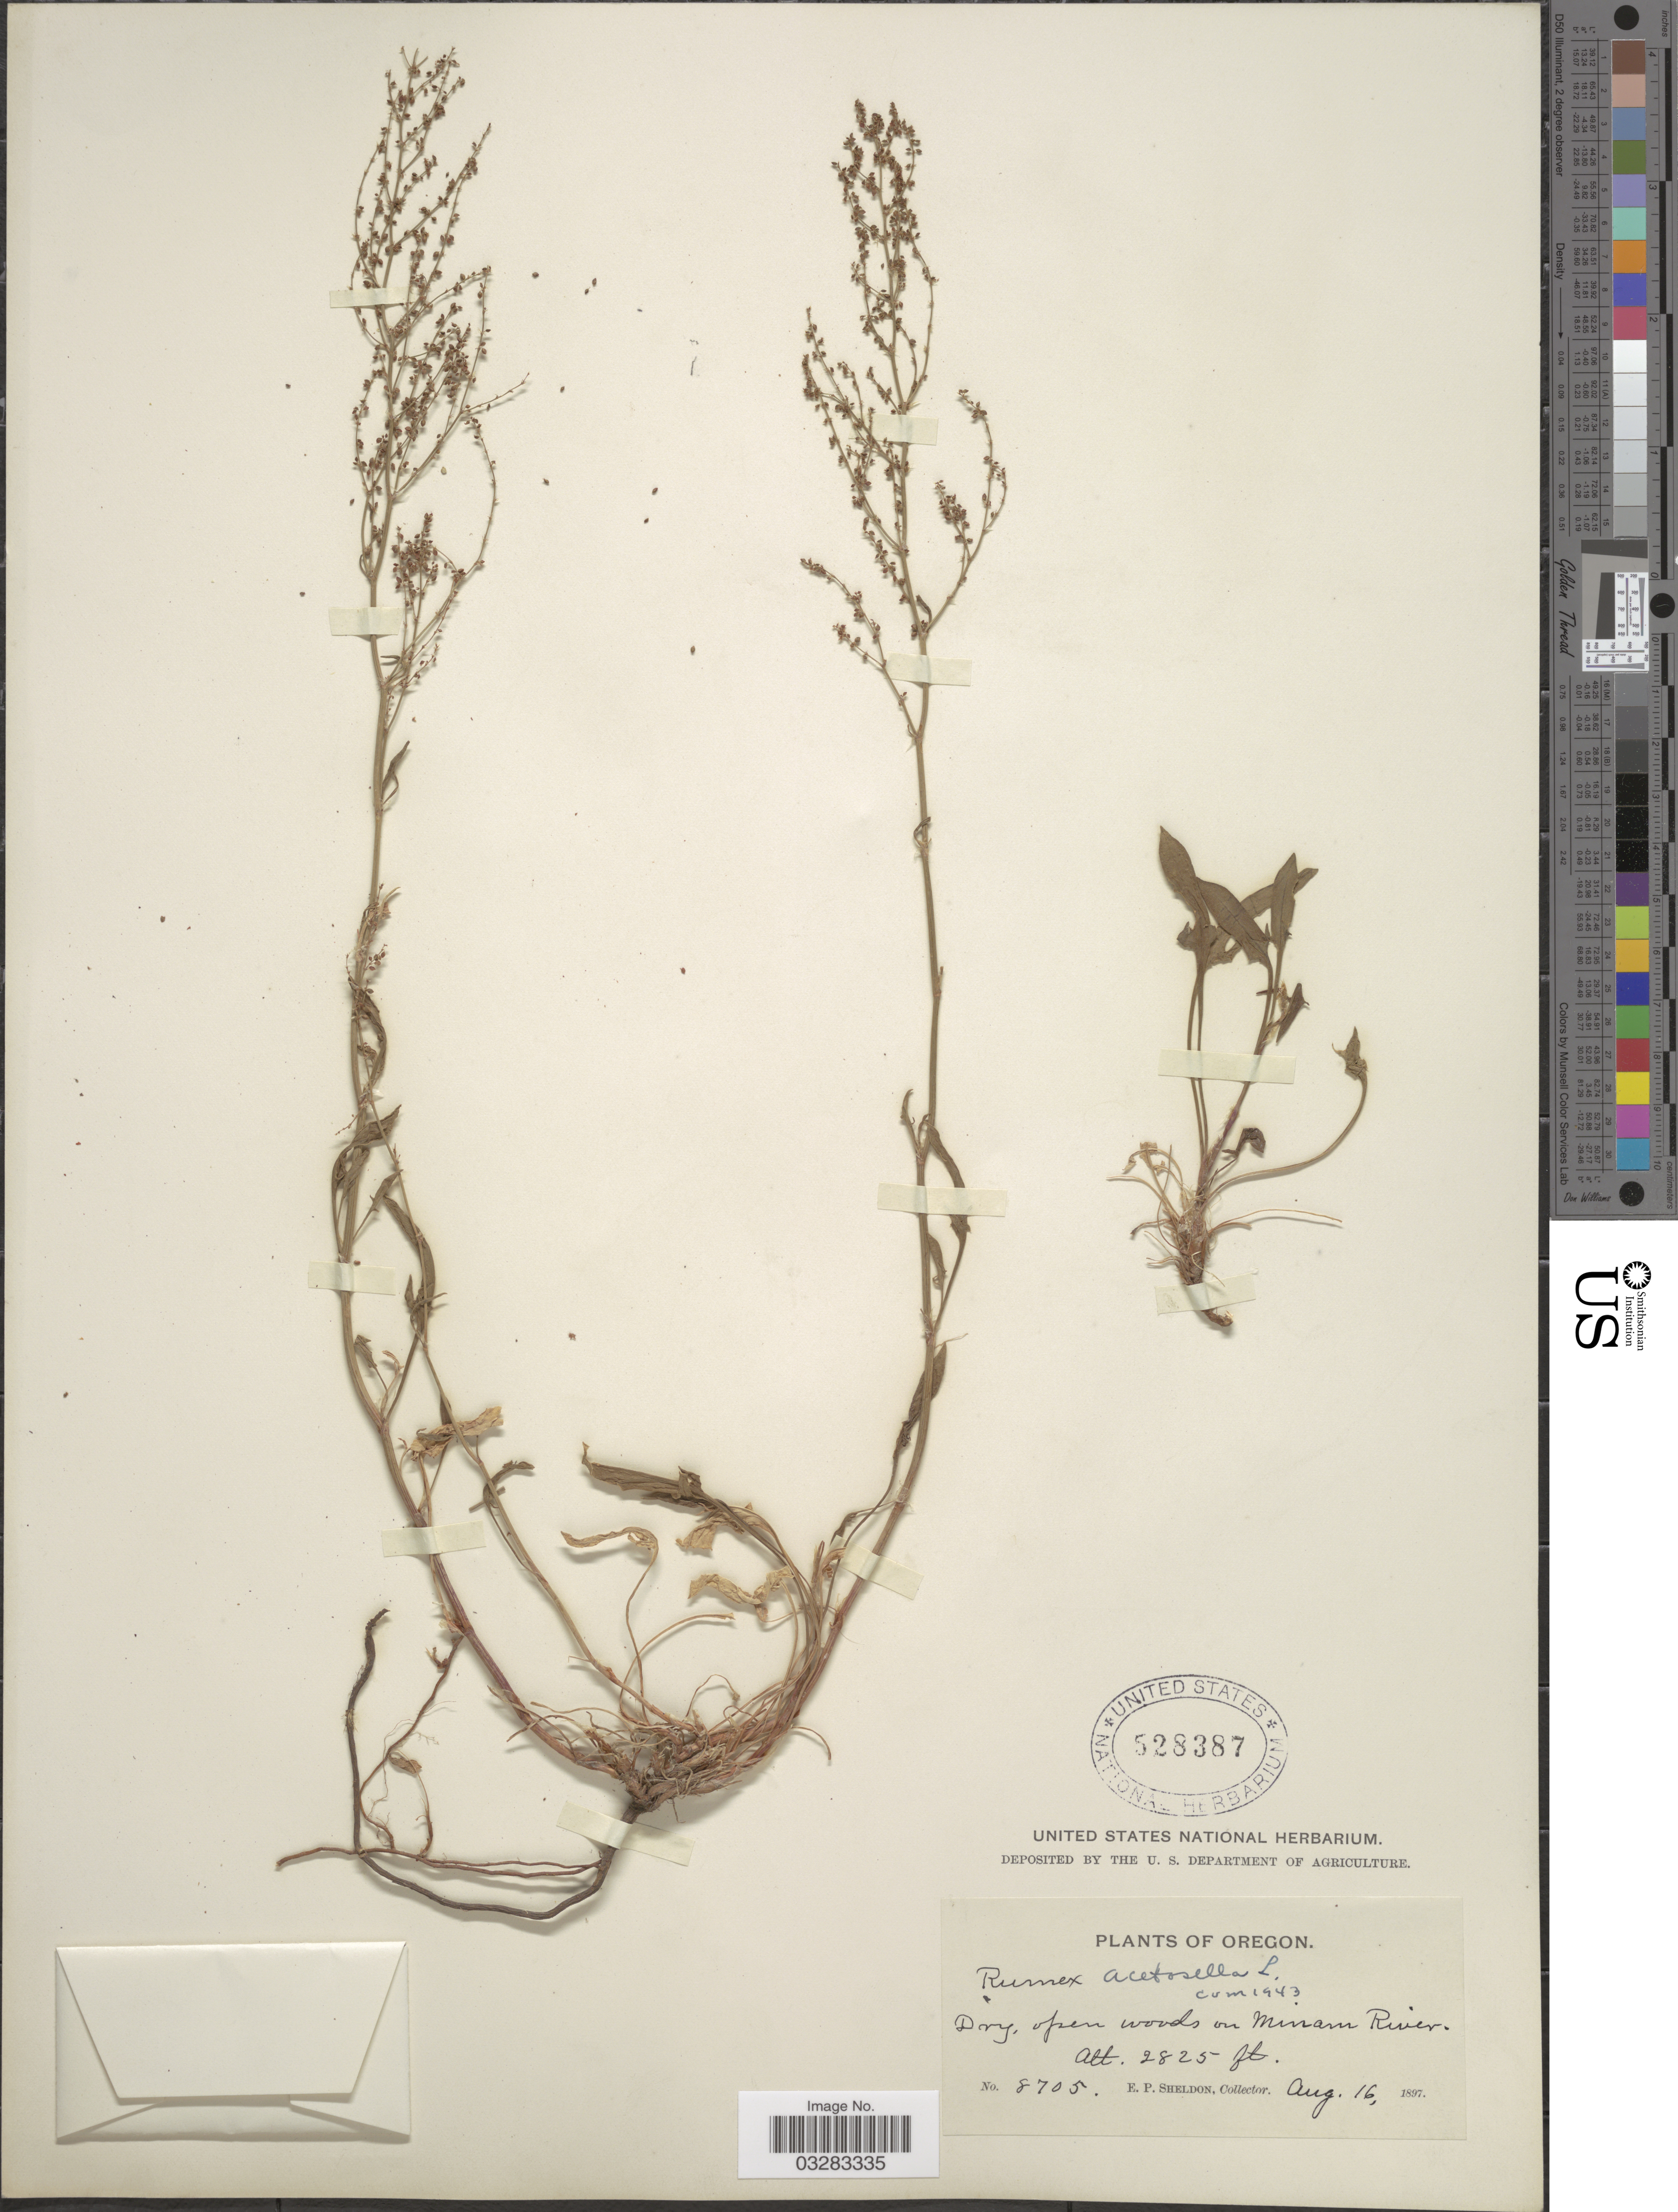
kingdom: Plantae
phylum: Tracheophyta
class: Magnoliopsida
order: Caryophyllales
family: Polygonaceae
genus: Rumex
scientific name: Rumex acetosella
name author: L.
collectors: E. P. Sheldon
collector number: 8705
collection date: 1897-08-16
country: United States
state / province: Oregon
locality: Dry, open woods on Minam River.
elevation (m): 861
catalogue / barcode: US 528387